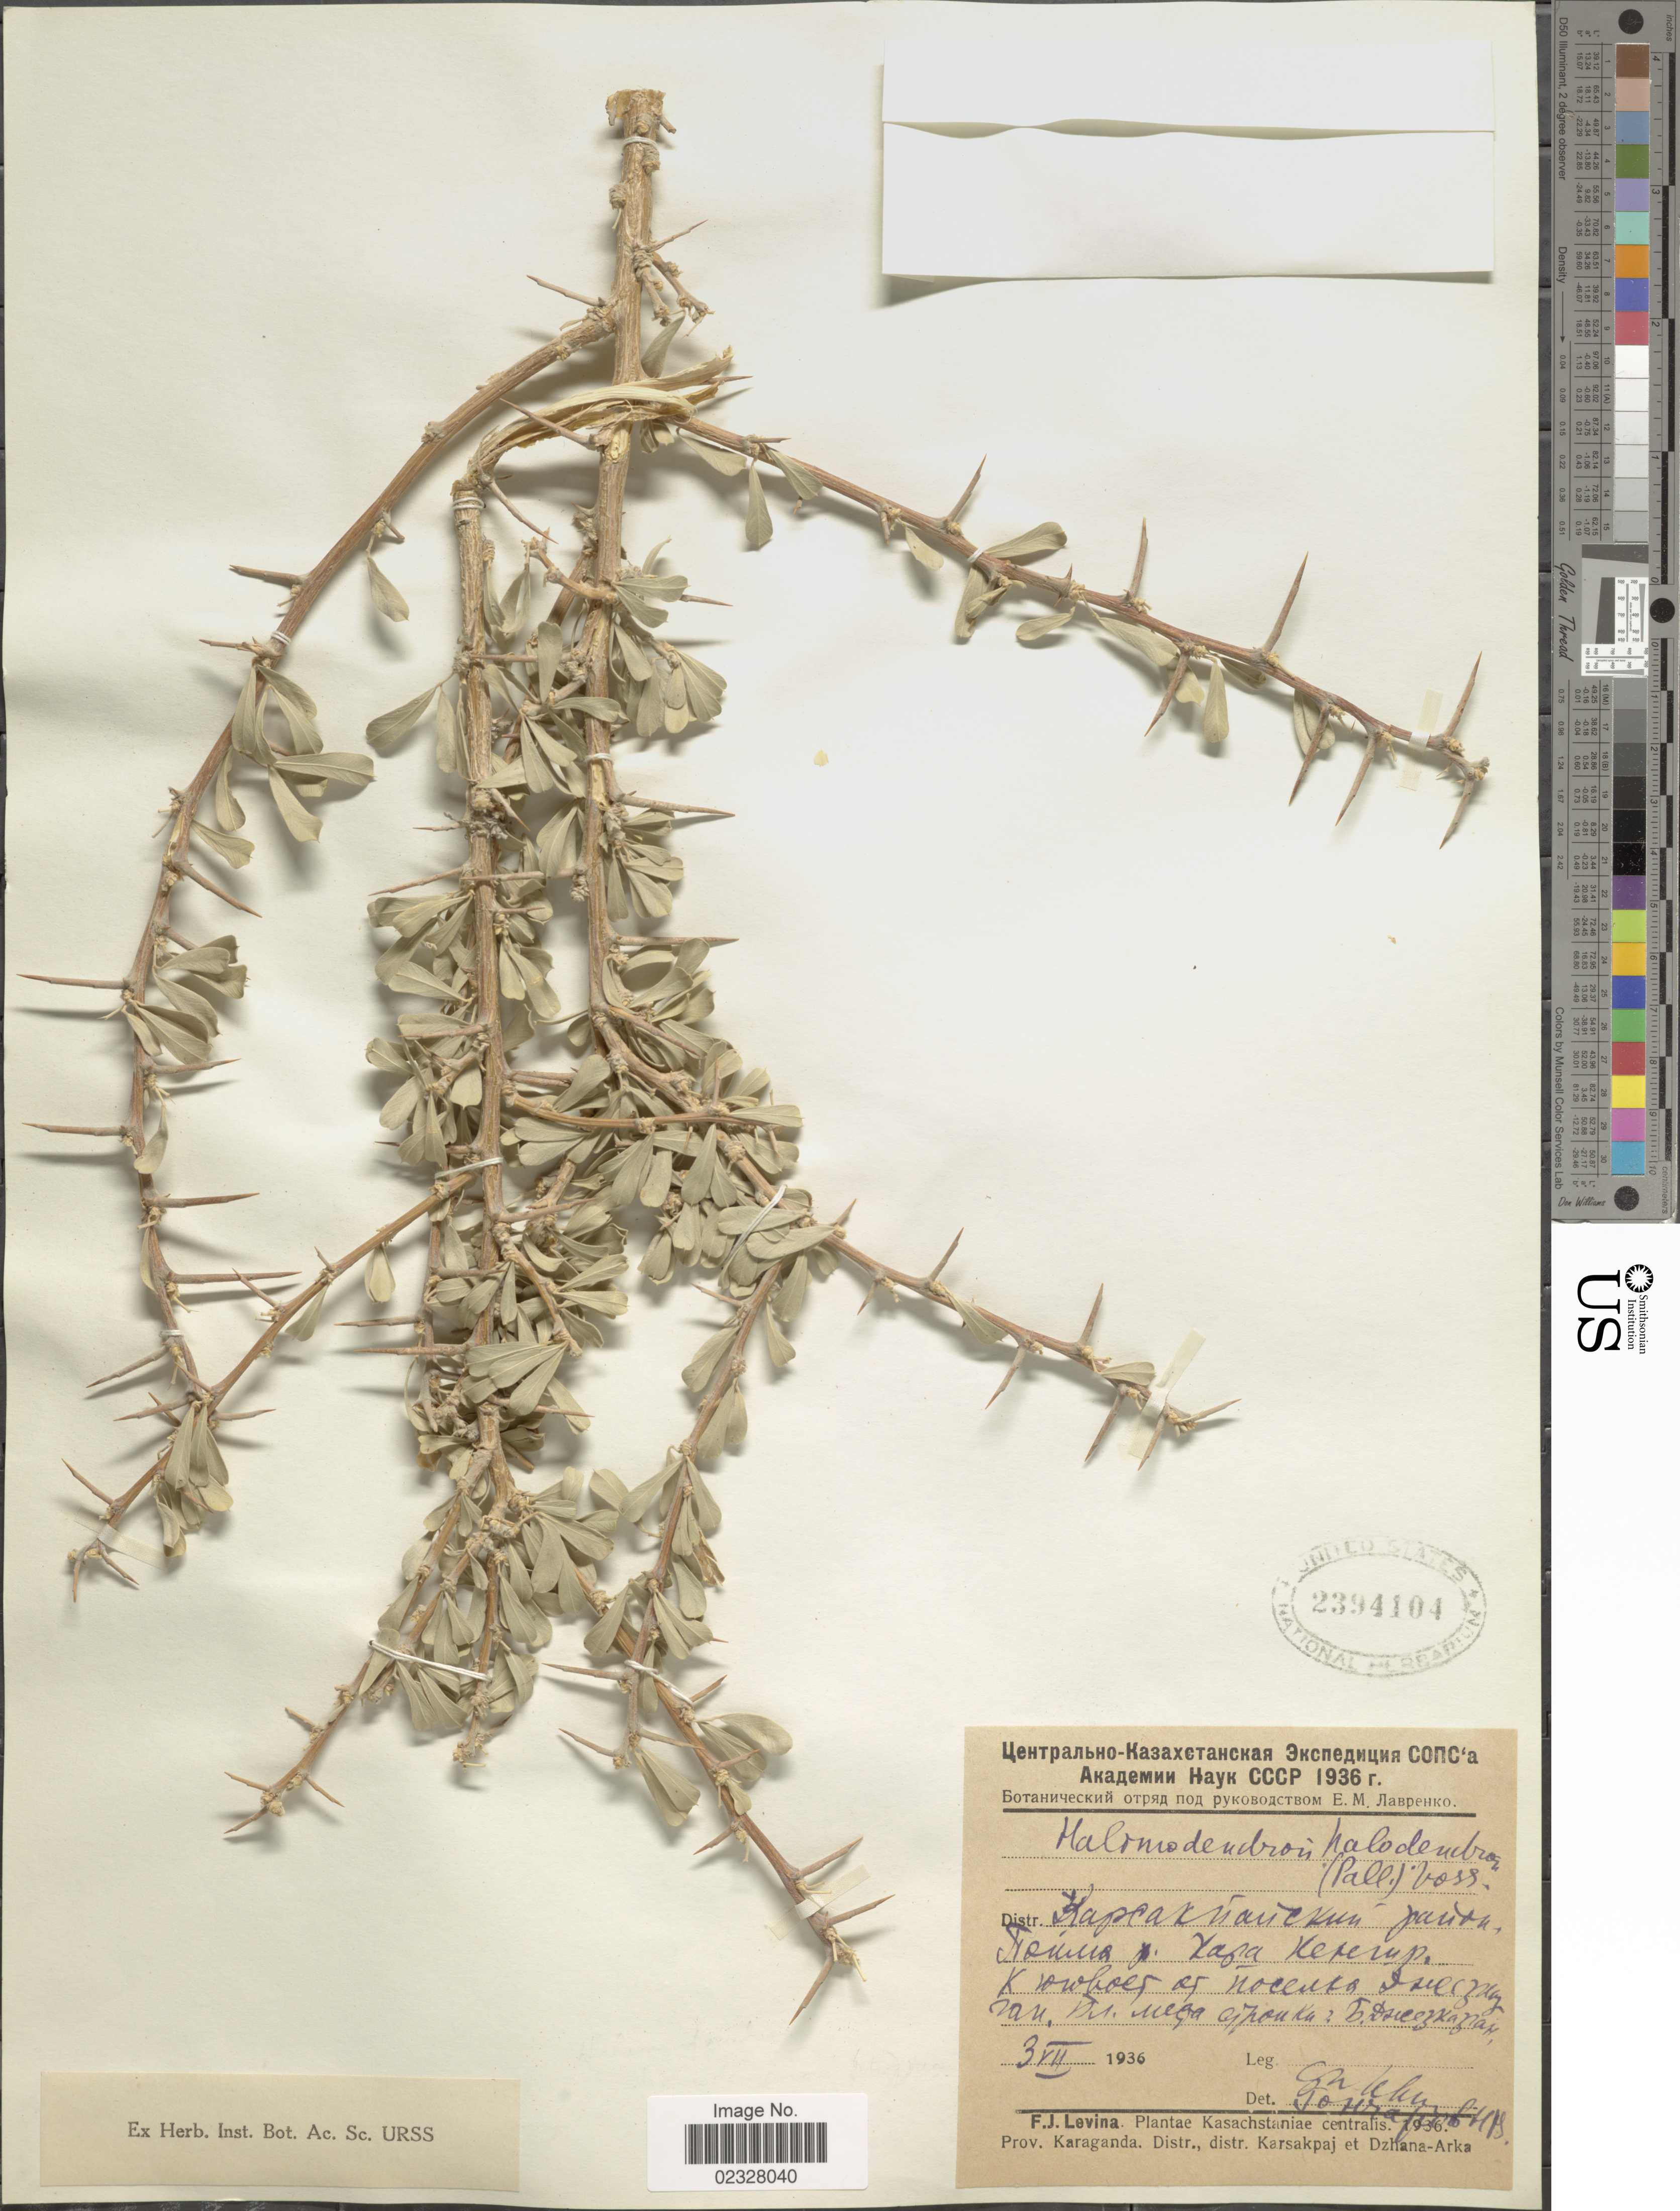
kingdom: Plantae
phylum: Tracheophyta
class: Magnoliopsida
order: Fabales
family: Fabaceae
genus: Caragana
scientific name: Caragana halodenron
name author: (Pall.) Dum. Cours.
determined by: (US) Smithsonian Institution - National Museum of Natural History - Department of Botany (UNITED STATES)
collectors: F. Levina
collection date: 1936-07-03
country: Kazakhstan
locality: Kasachstaniae centralis, Prov. Karaganda, Distr. distr. Karsakpaj et Dzhana-Arka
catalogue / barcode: US 2394104